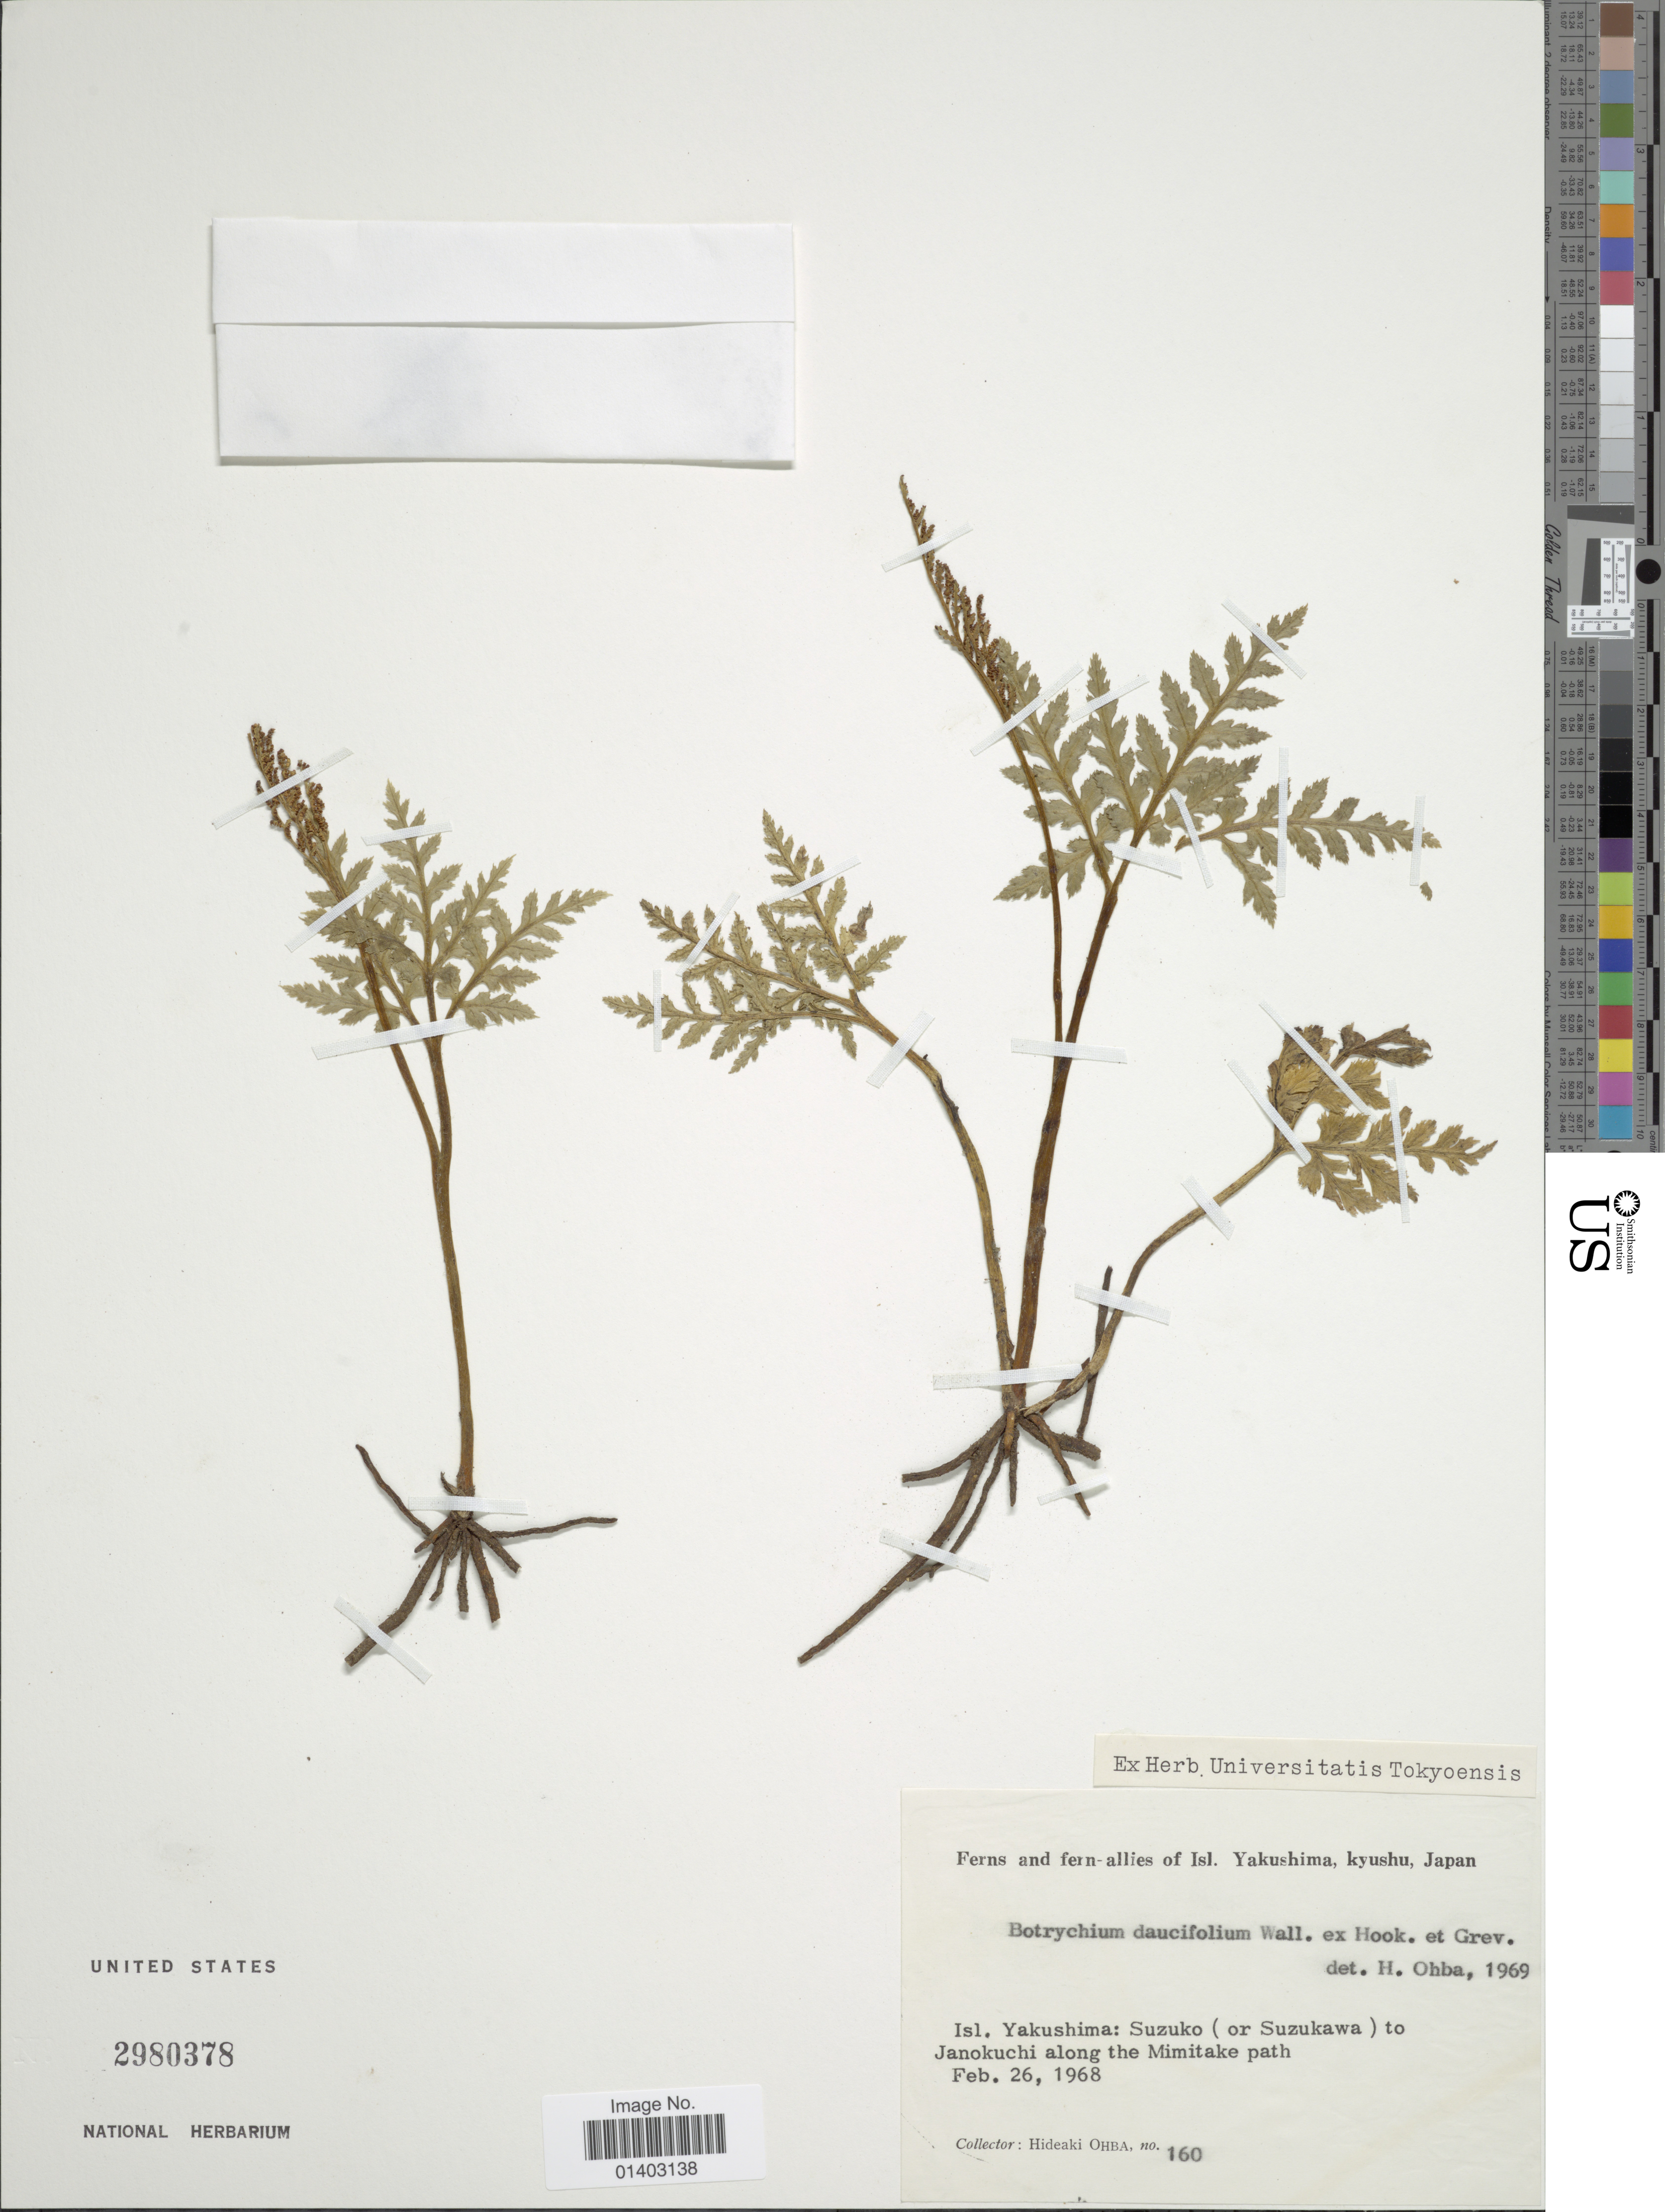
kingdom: Plantae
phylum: Tracheophyta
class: Polypodiopsida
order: Ophioglossales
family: Ophioglossaceae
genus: Botrychium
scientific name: Botrychium daucifolium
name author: (Wall.) Hook. & Grev.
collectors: H. Ohba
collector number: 160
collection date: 1968-02-26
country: Japan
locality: Isl. Yakushima, kyushu, Suzuko (or Suzukawa) to Janokuchi along the Mimitake path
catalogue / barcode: US 29080378